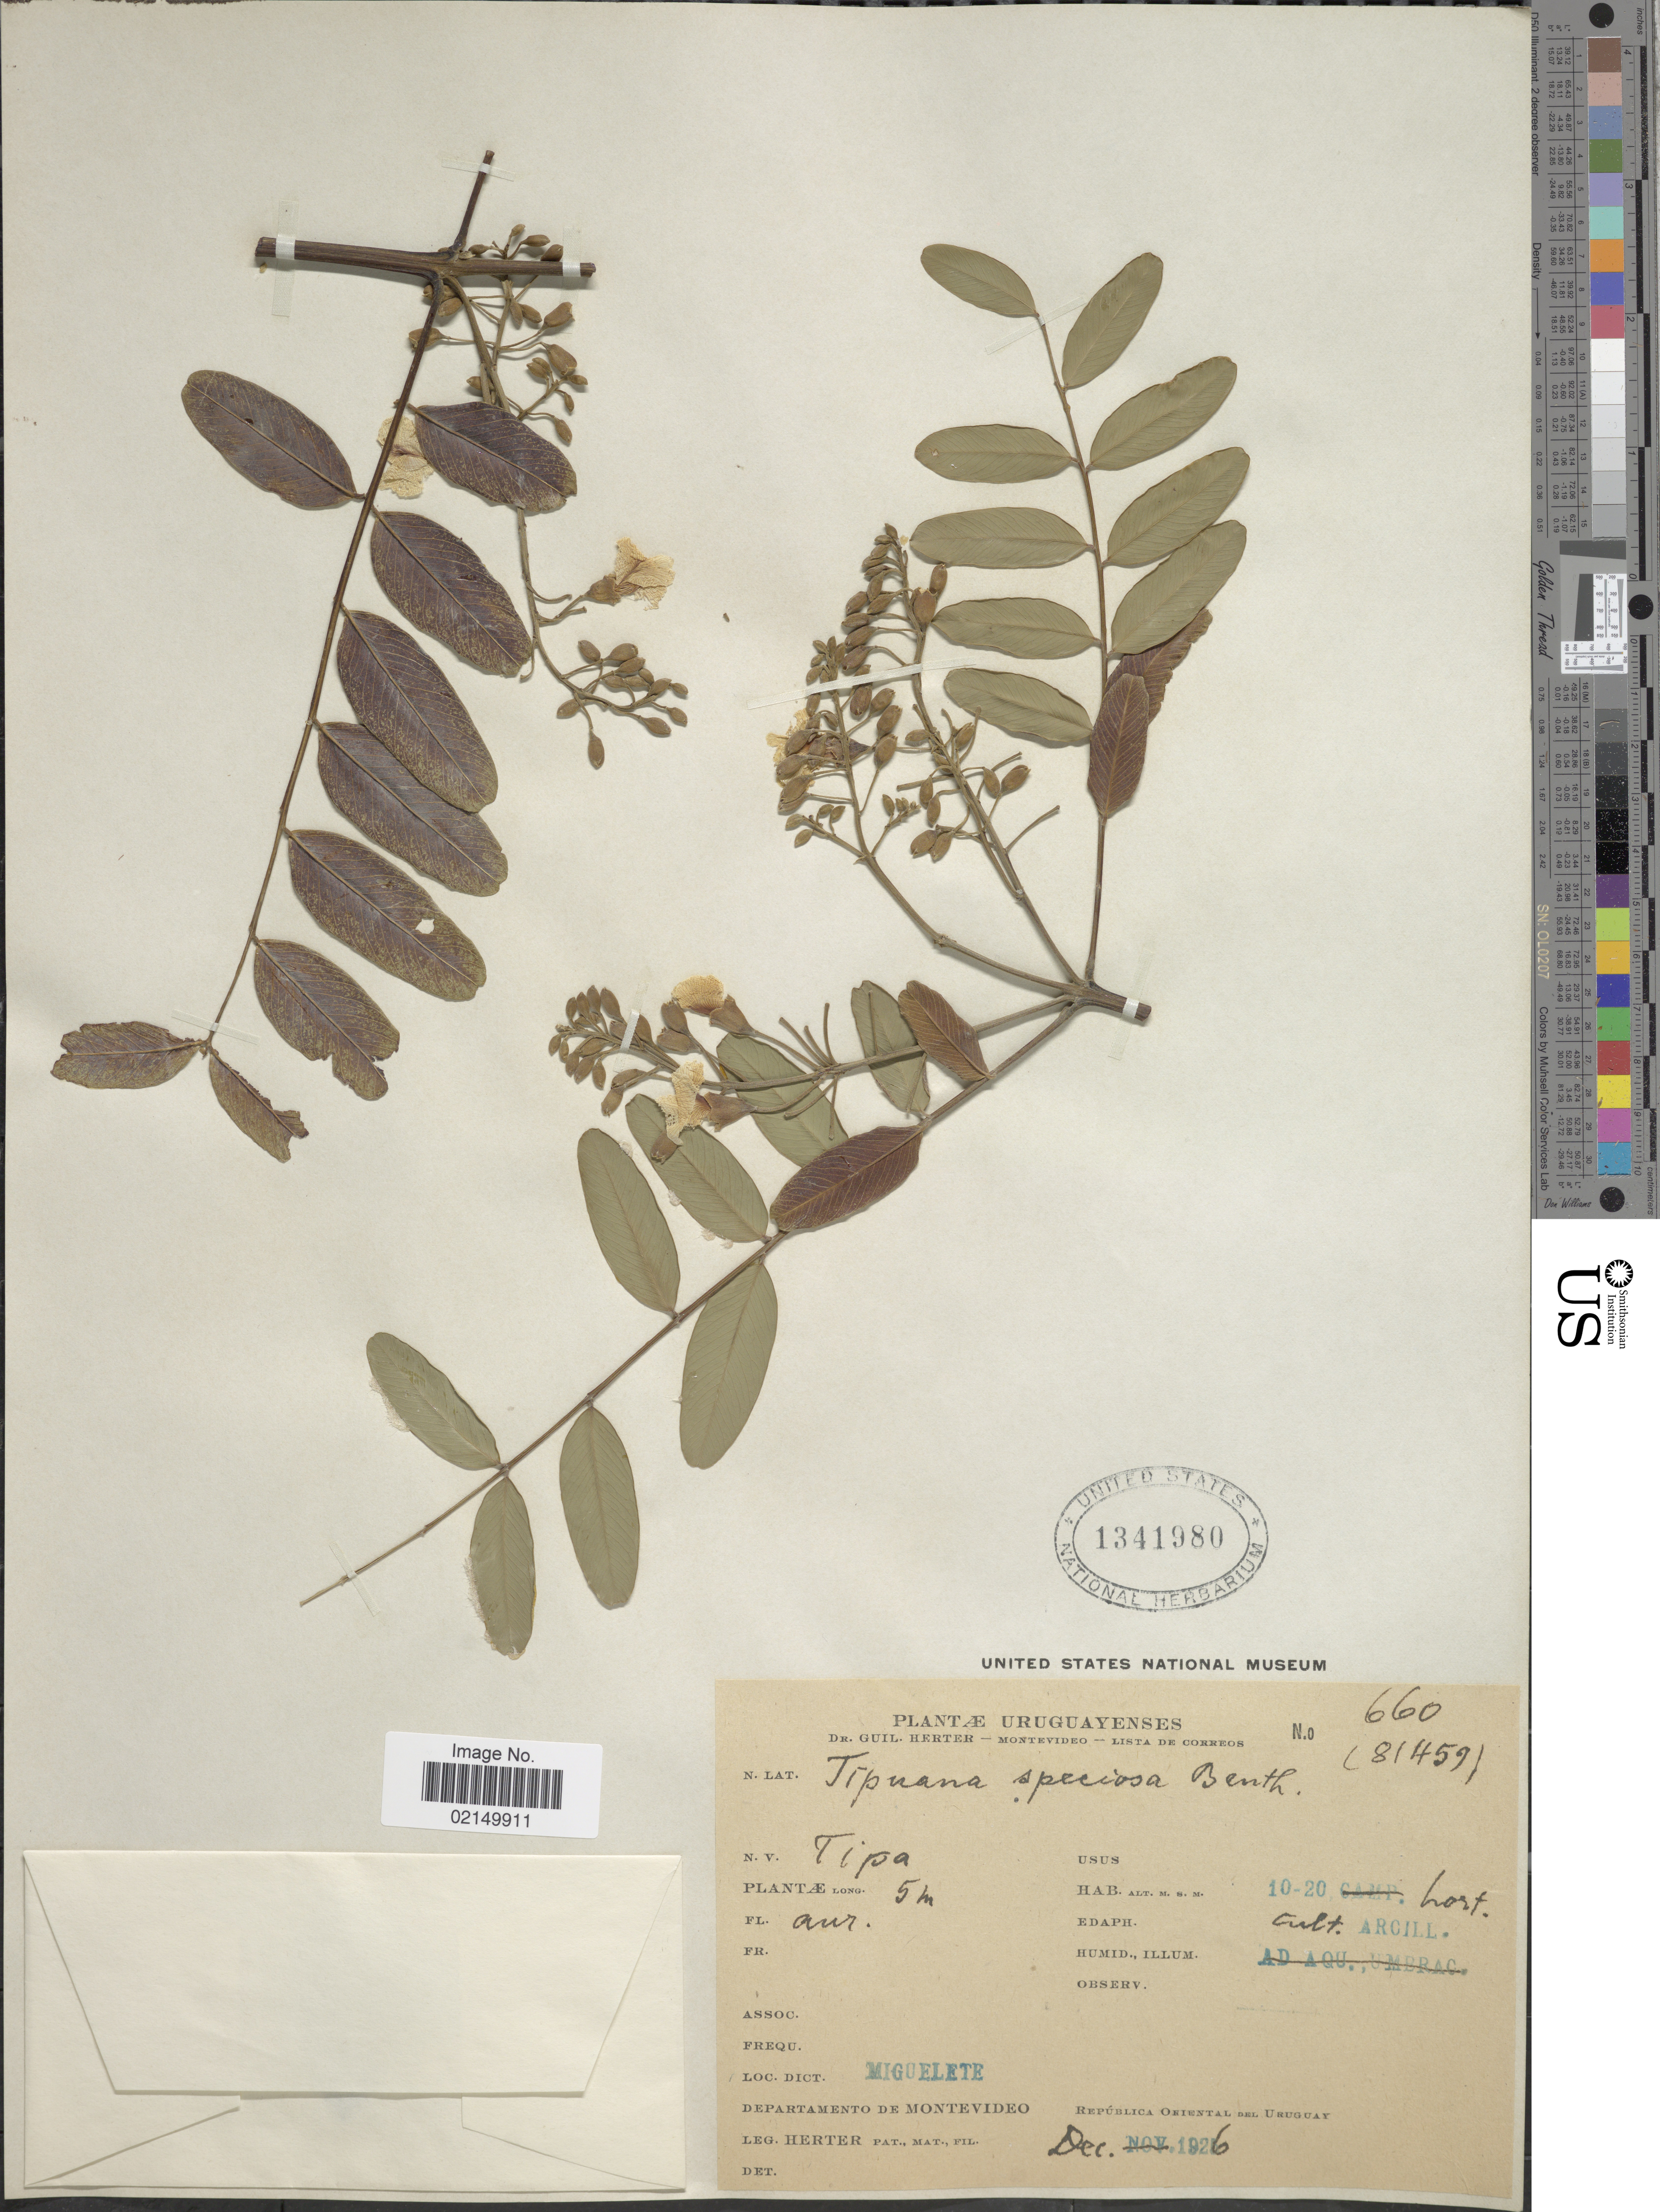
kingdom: Plantae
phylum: Tracheophyta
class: Magnoliopsida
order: Fabales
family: Fabaceae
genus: Tipuana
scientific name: Tipuana tipu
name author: (Benth.) Kuntze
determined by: Strong, Mark T., (BOT), Smithsonian Institution - National Museum of Natural History (UNITED STATES)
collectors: G. Herter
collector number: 660/81459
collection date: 1926-12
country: Uruguay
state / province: Montevideo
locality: Miguelete, Departamento de Montevideo, Républica Oriental del Uruguay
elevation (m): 10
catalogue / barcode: US 1341980